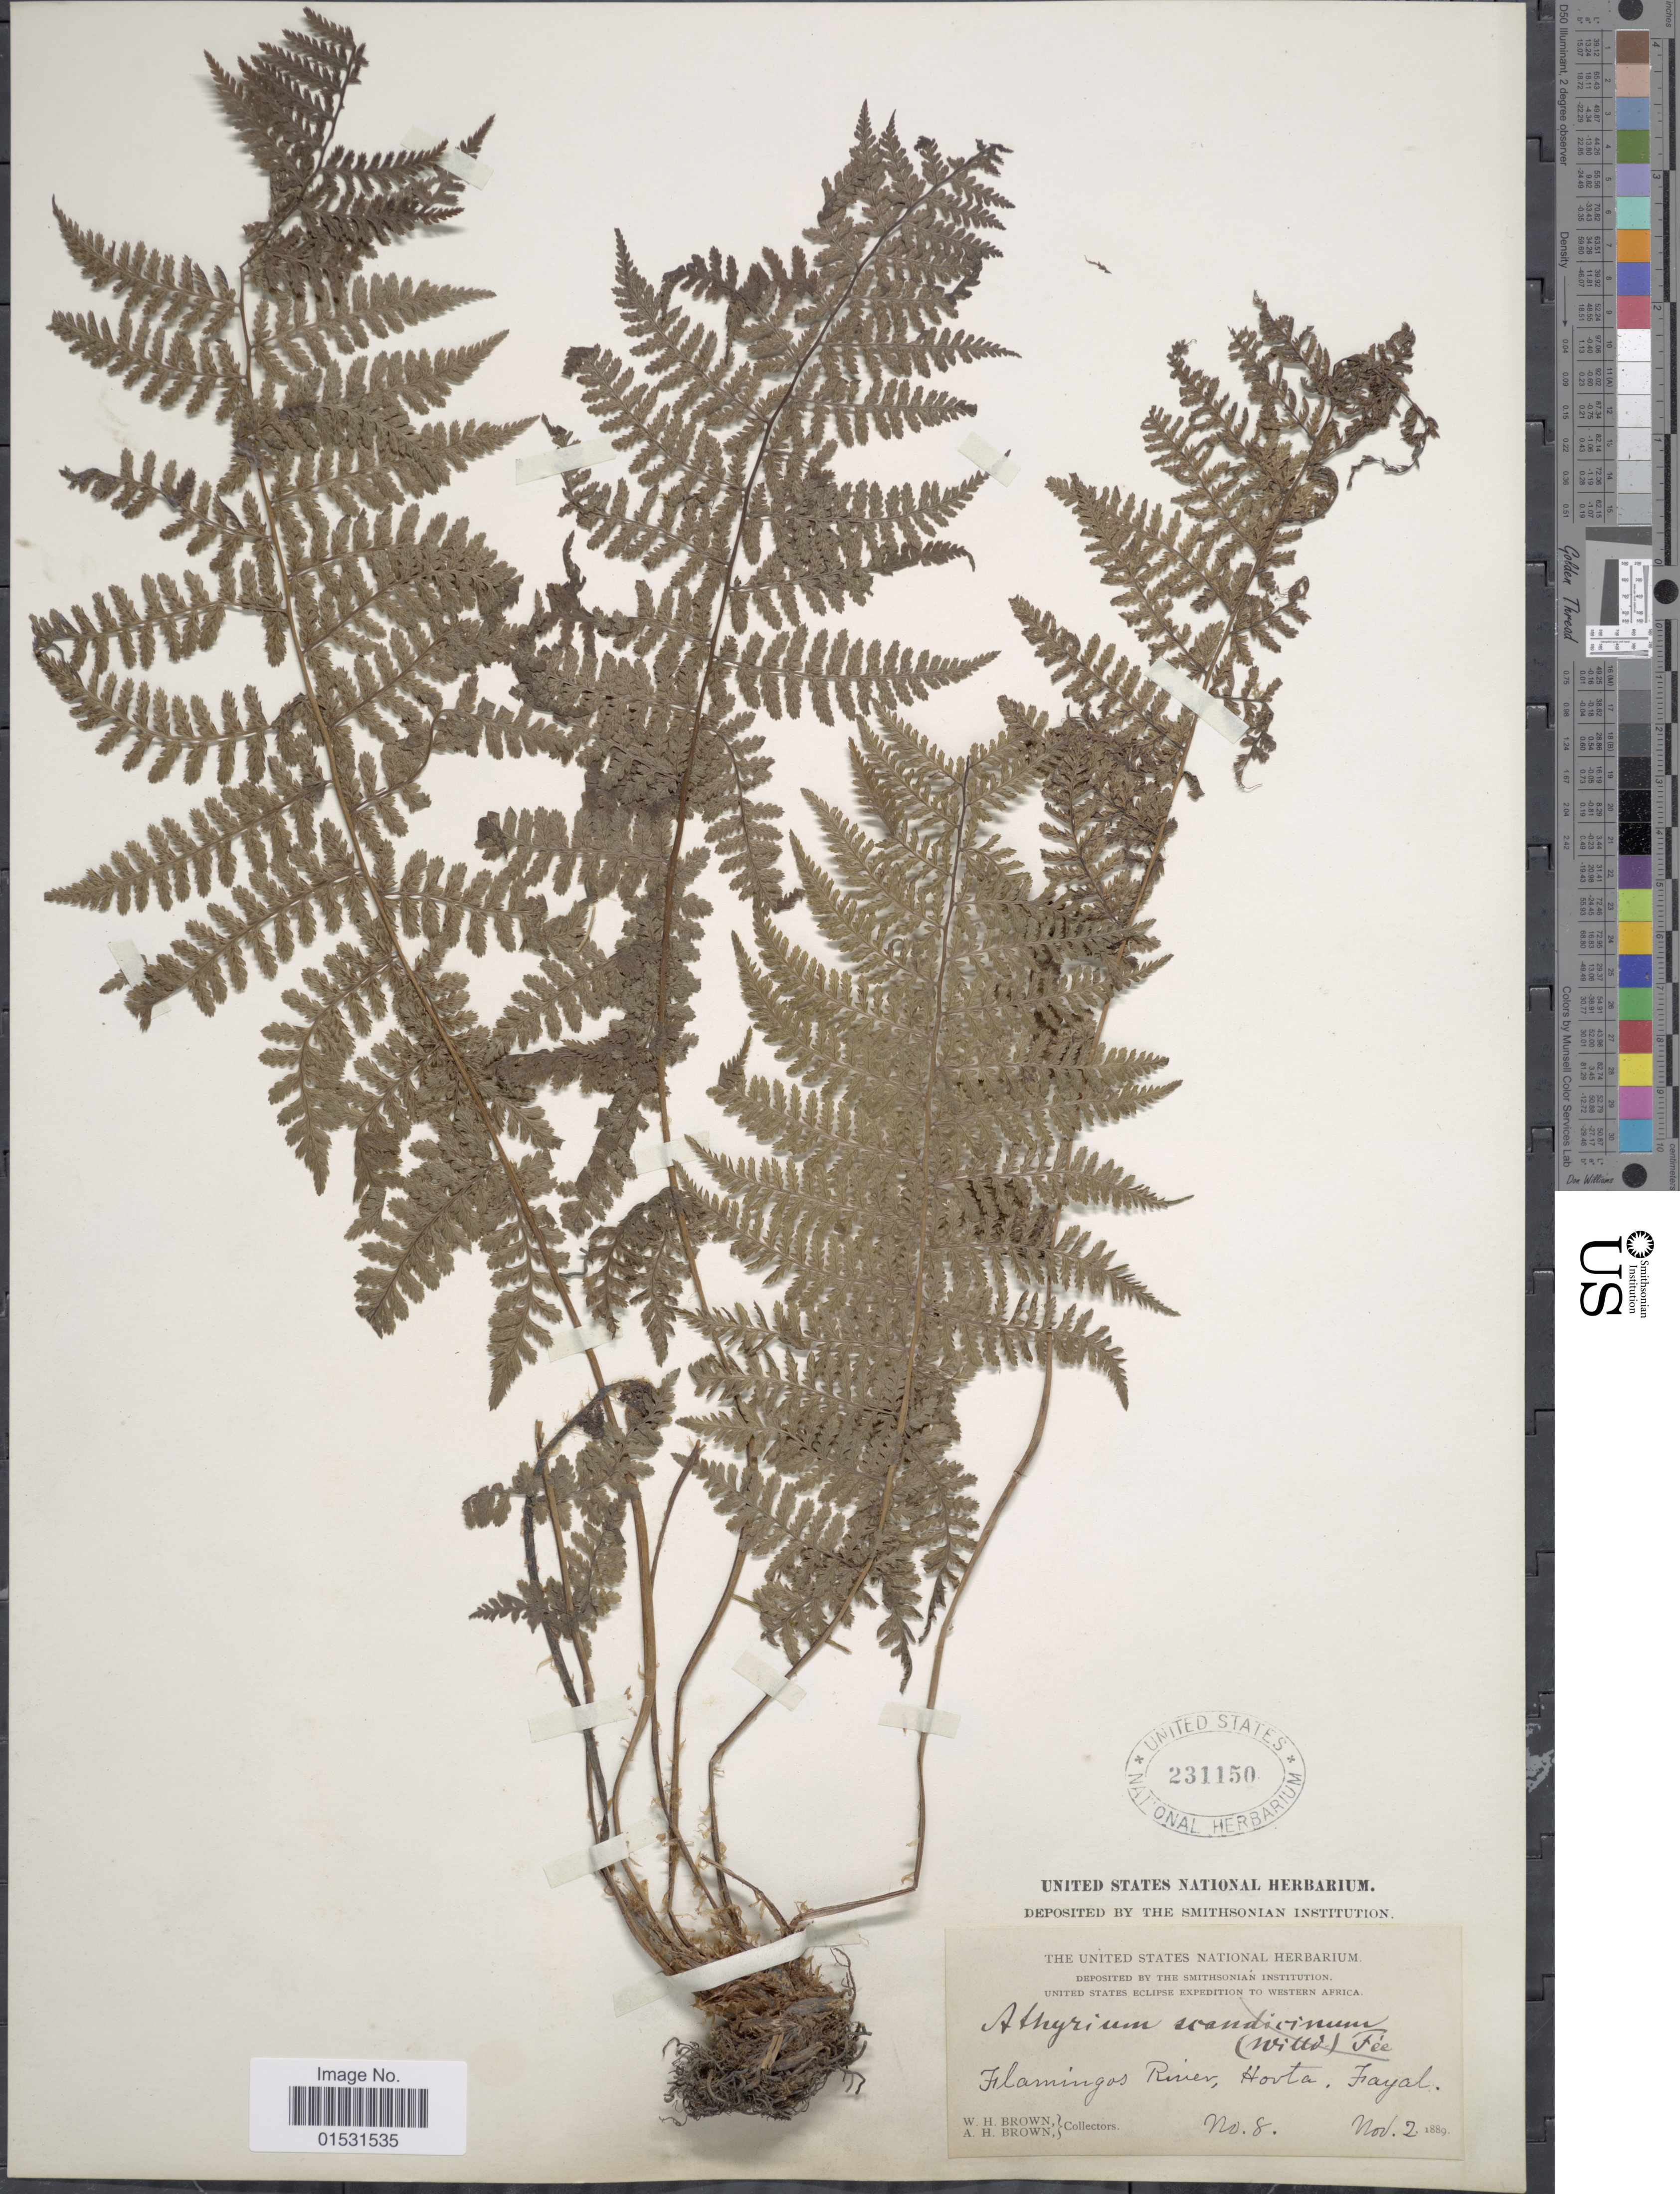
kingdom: Plantae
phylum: Tracheophyta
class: Polypodiopsida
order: Polypodiales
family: Athyriaceae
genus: Athyrium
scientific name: Athyrium filix-femina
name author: (L.) Roth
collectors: W. H. Brown & A. H. Brown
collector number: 8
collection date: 1889-11-02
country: Portugal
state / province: Azores (Aut. Reg.)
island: Faial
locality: Flamingas River, Horta, Frayal.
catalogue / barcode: US 231150